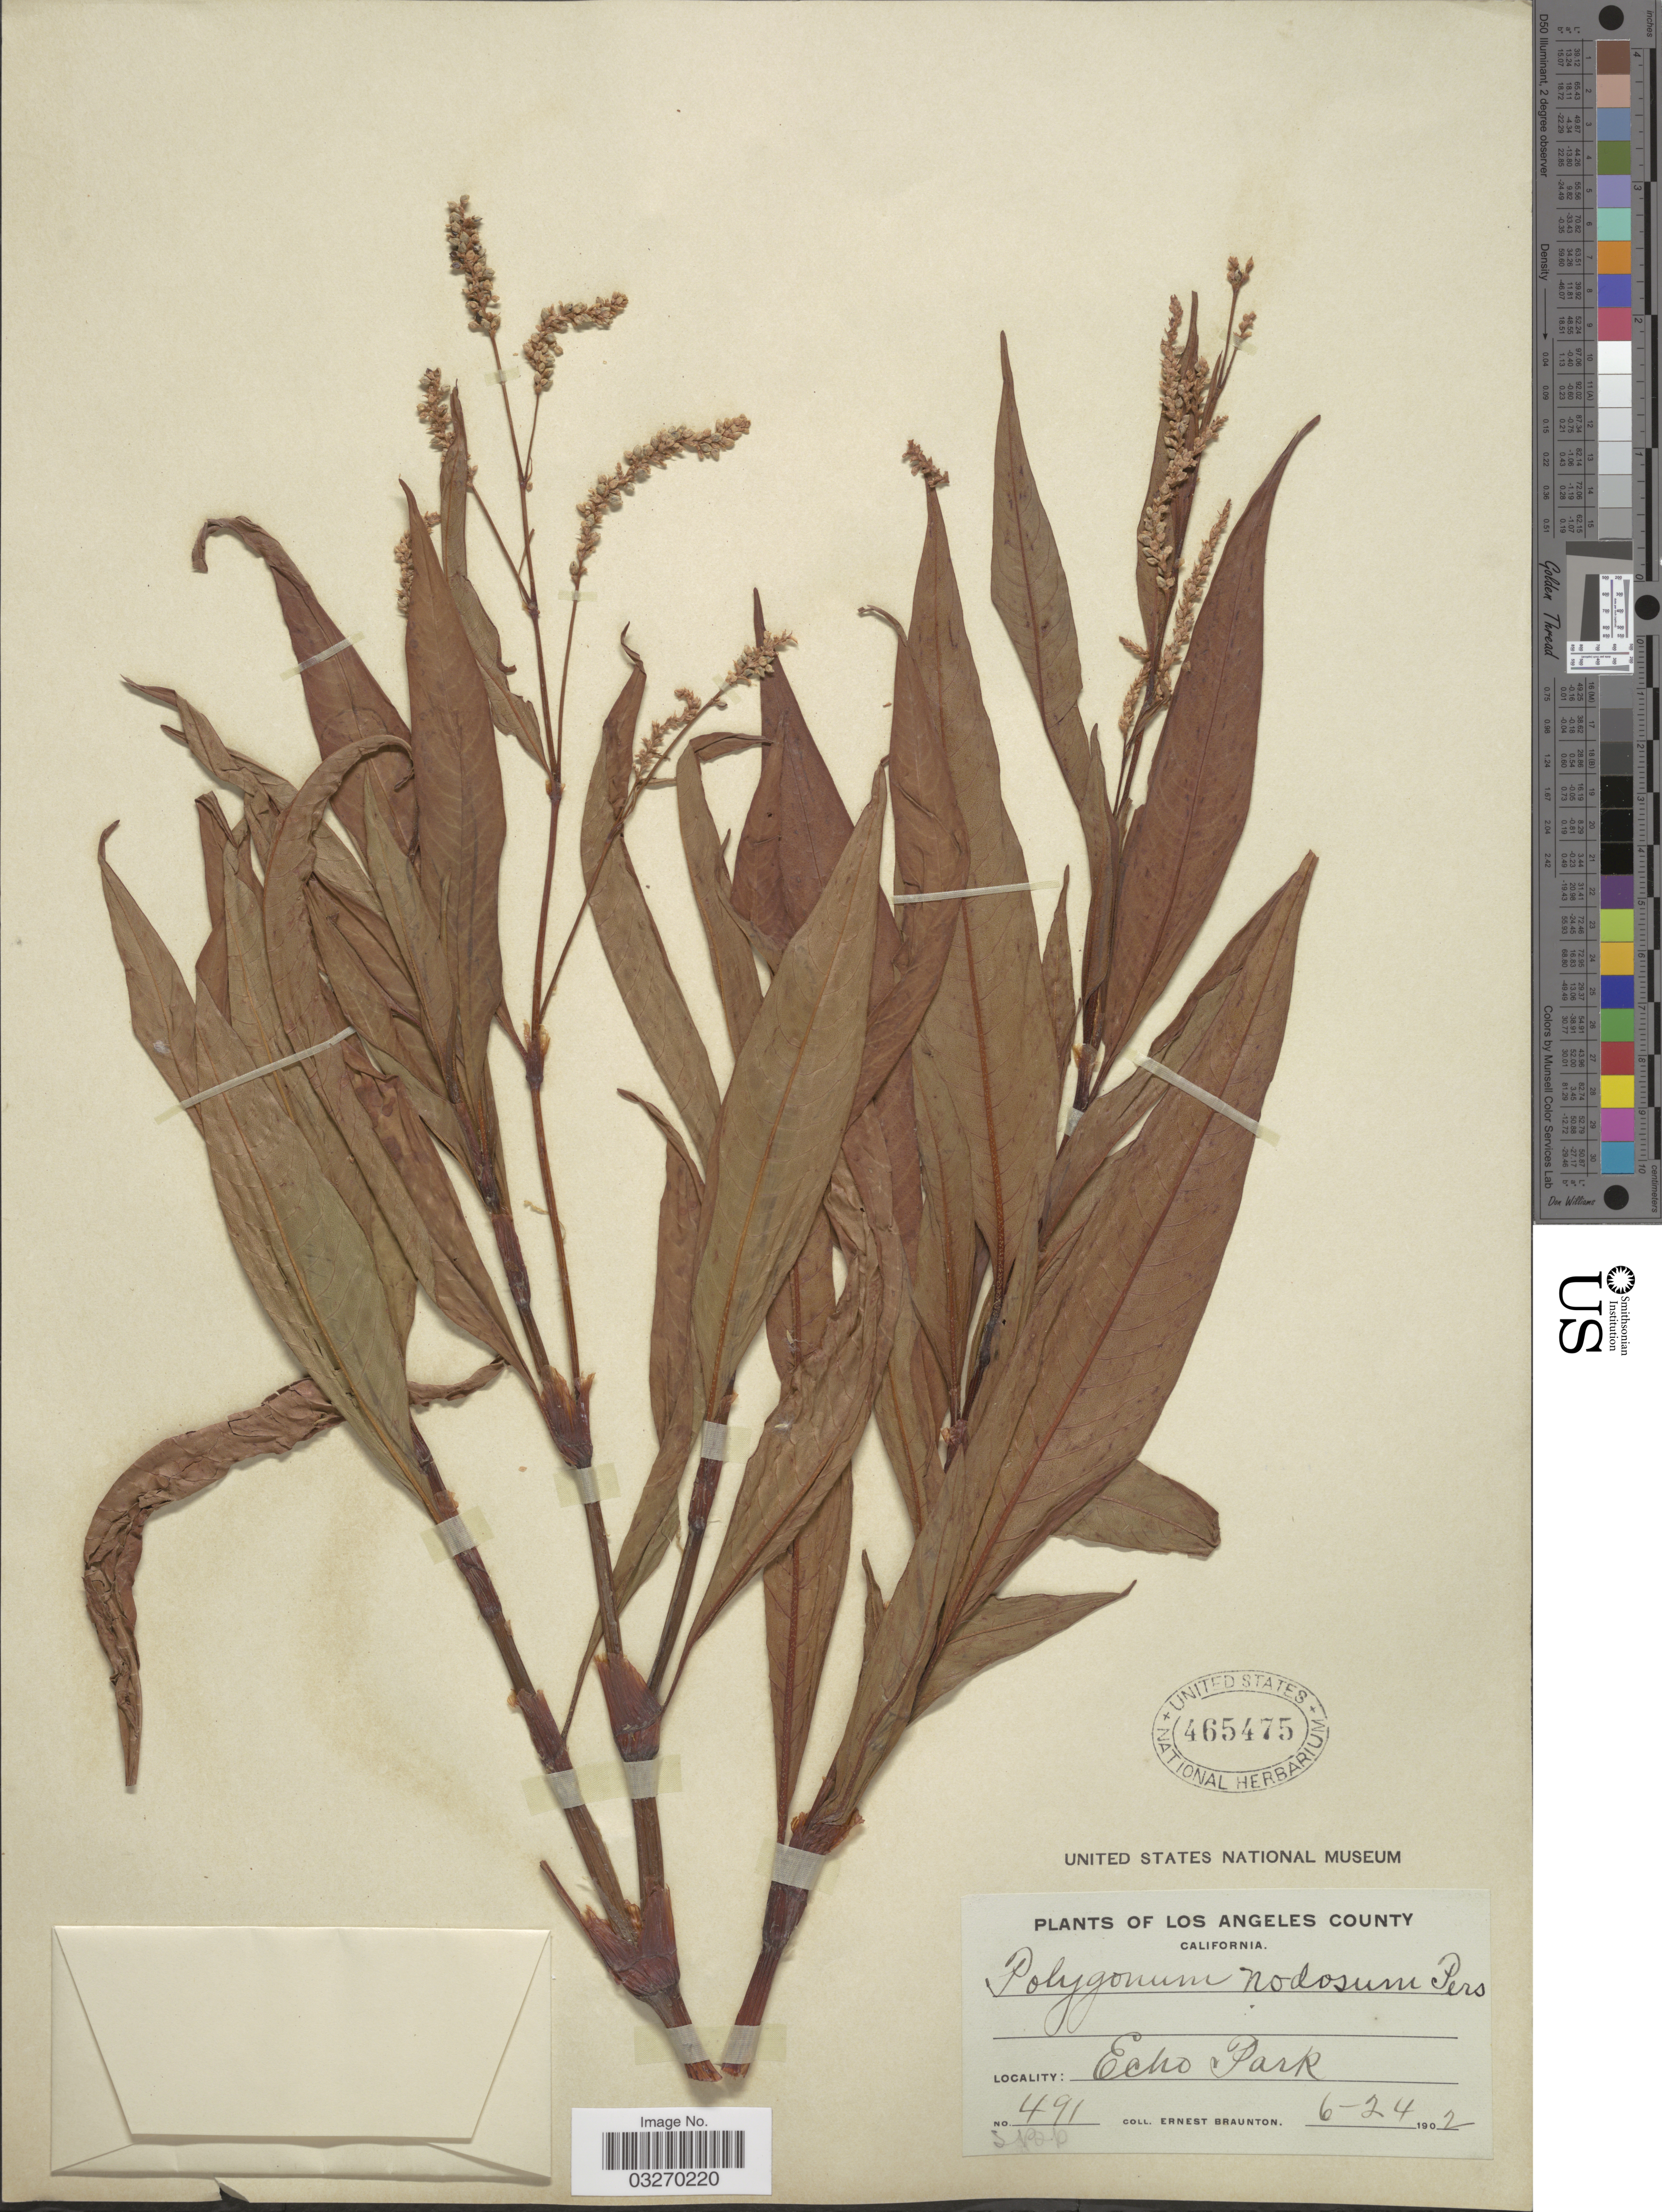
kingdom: Plantae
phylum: Tracheophyta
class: Magnoliopsida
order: Caryophyllales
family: Polygonaceae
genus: Persicaria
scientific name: Persicaria lapathifolia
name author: (L.) Delarbre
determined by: Atha, D. E.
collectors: E. Braunton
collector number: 491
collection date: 1902-06-24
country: United States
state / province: California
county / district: Los Angeles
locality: Los Angeles County. Echo Park.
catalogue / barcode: US 465475